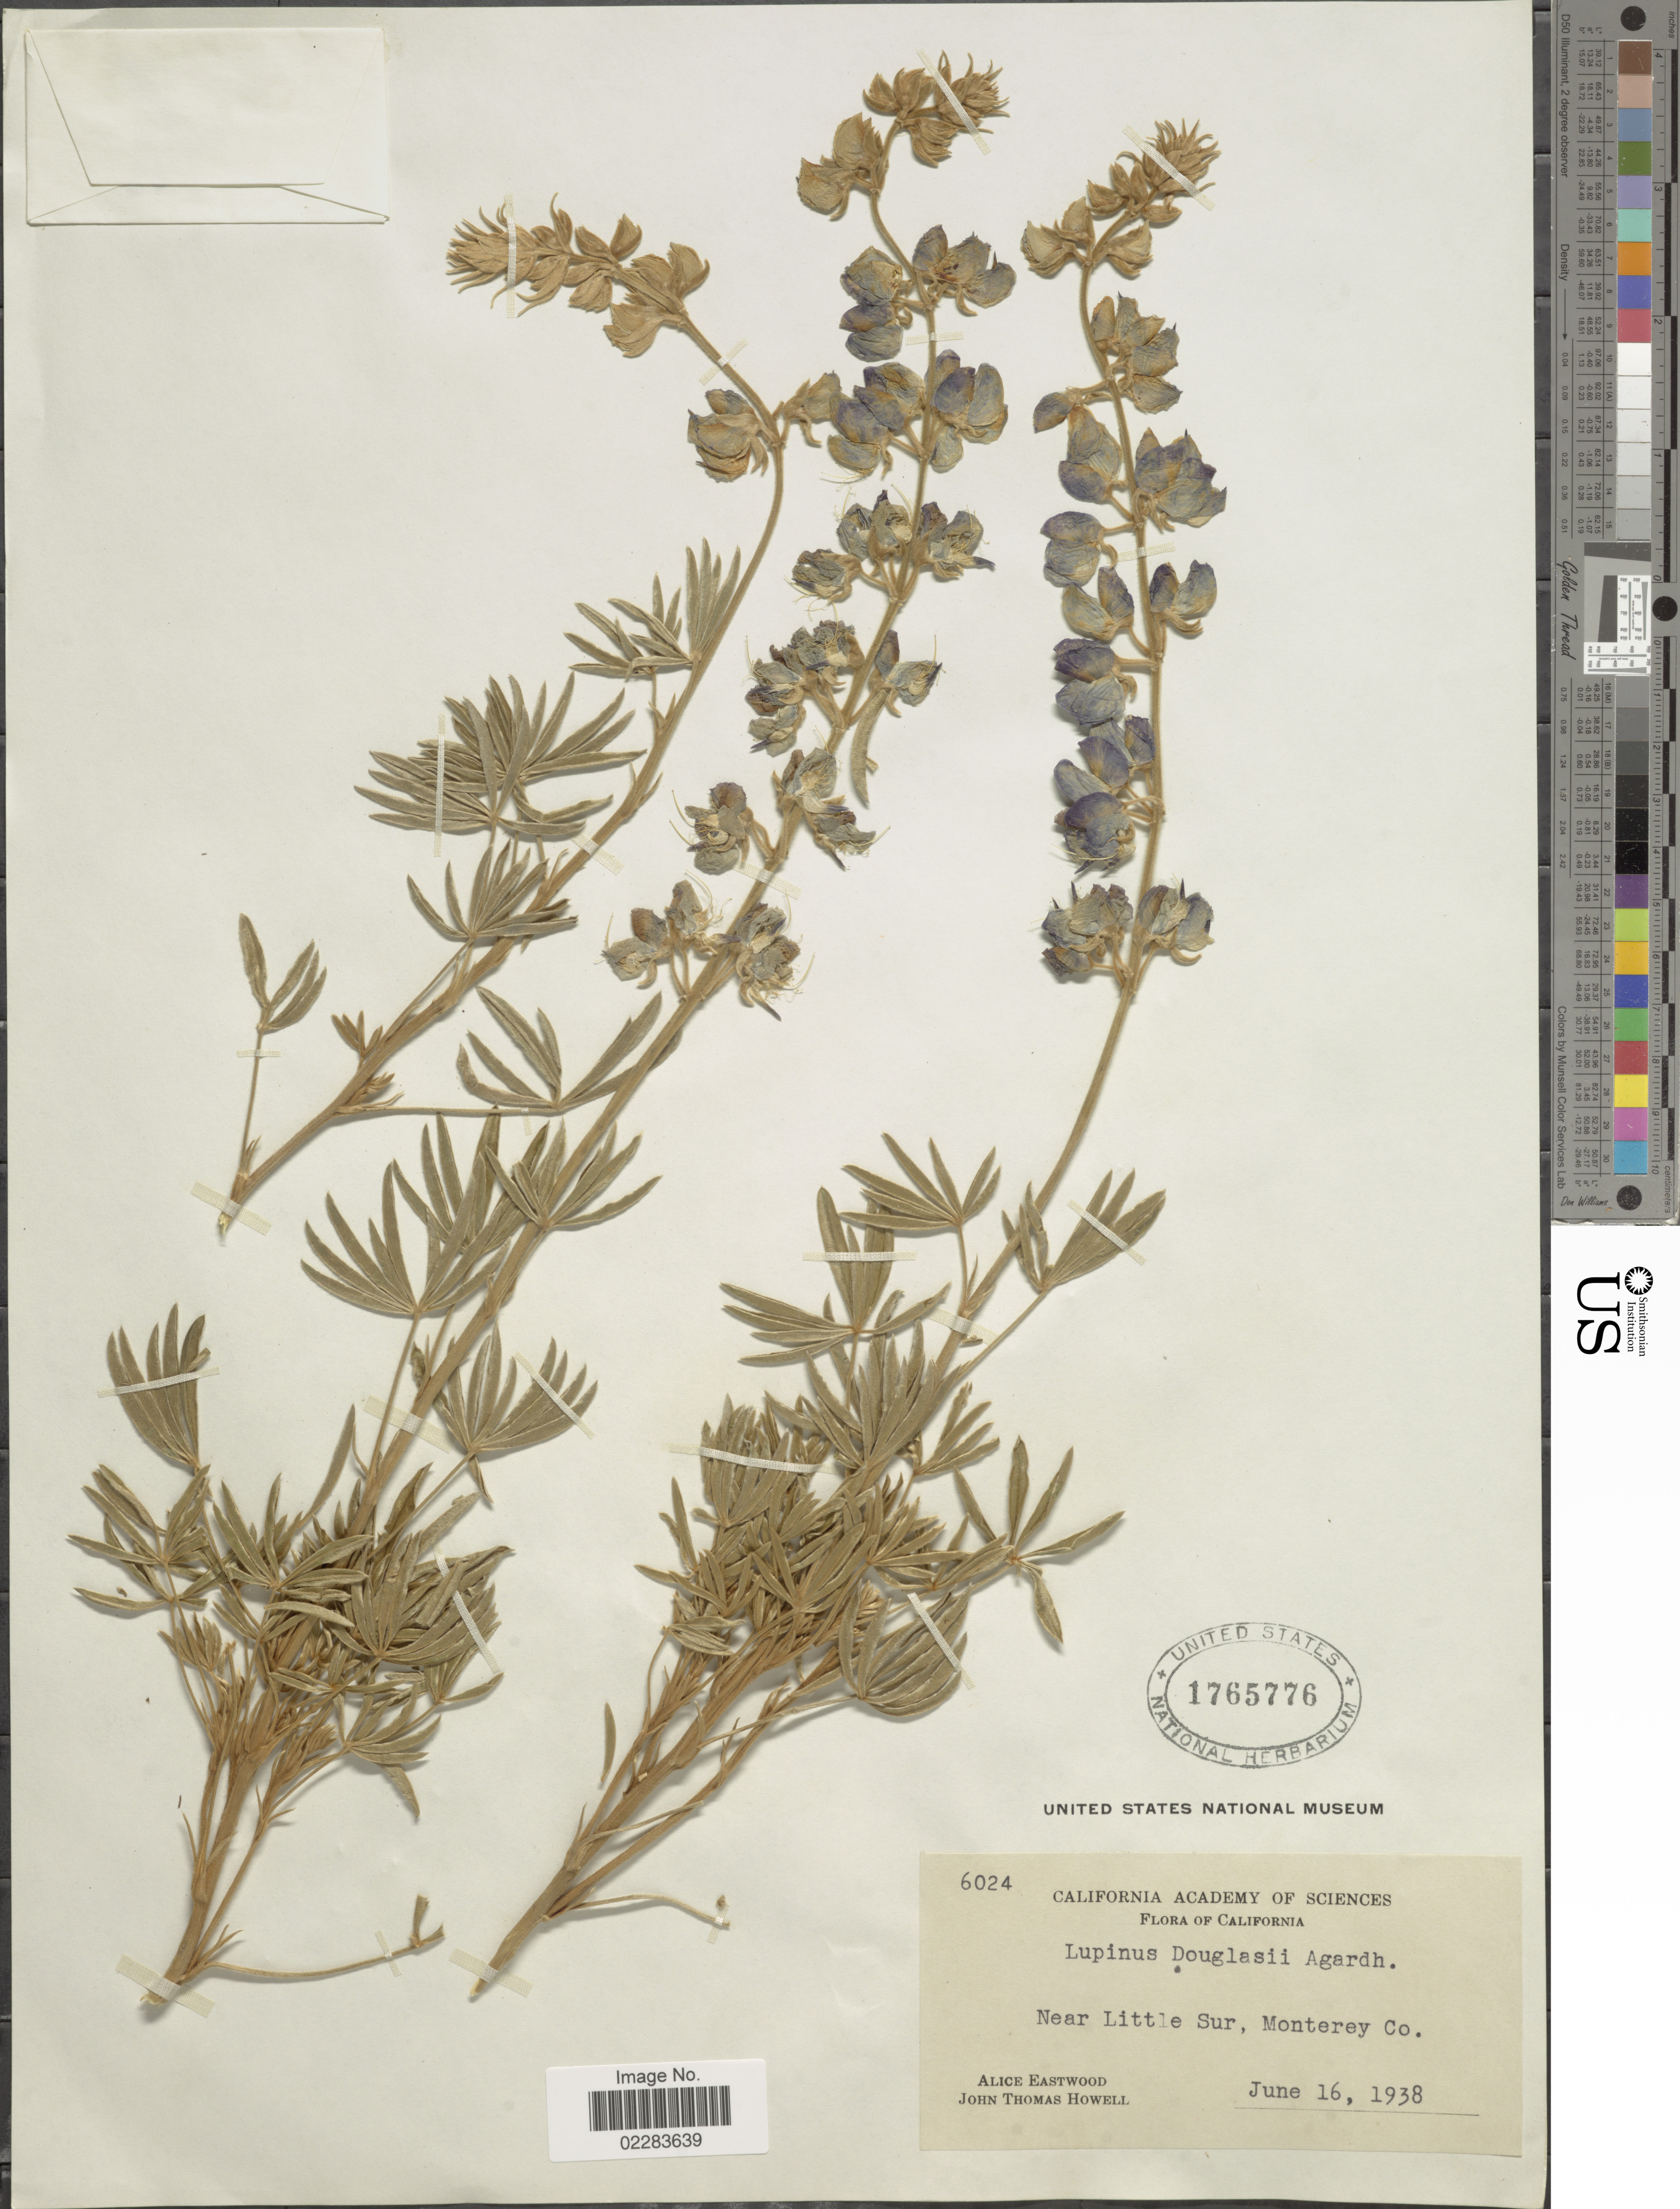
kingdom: Plantae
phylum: Tracheophyta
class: Magnoliopsida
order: Fabales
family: Fabaceae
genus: Lupinus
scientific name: Lupinus albifrons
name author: Benth.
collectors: A. Eastwood & J. T. Howell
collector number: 6024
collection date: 1938-06-16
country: United States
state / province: California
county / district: Monterey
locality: Near Little Sur, Monterey Co.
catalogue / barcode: US 1765776